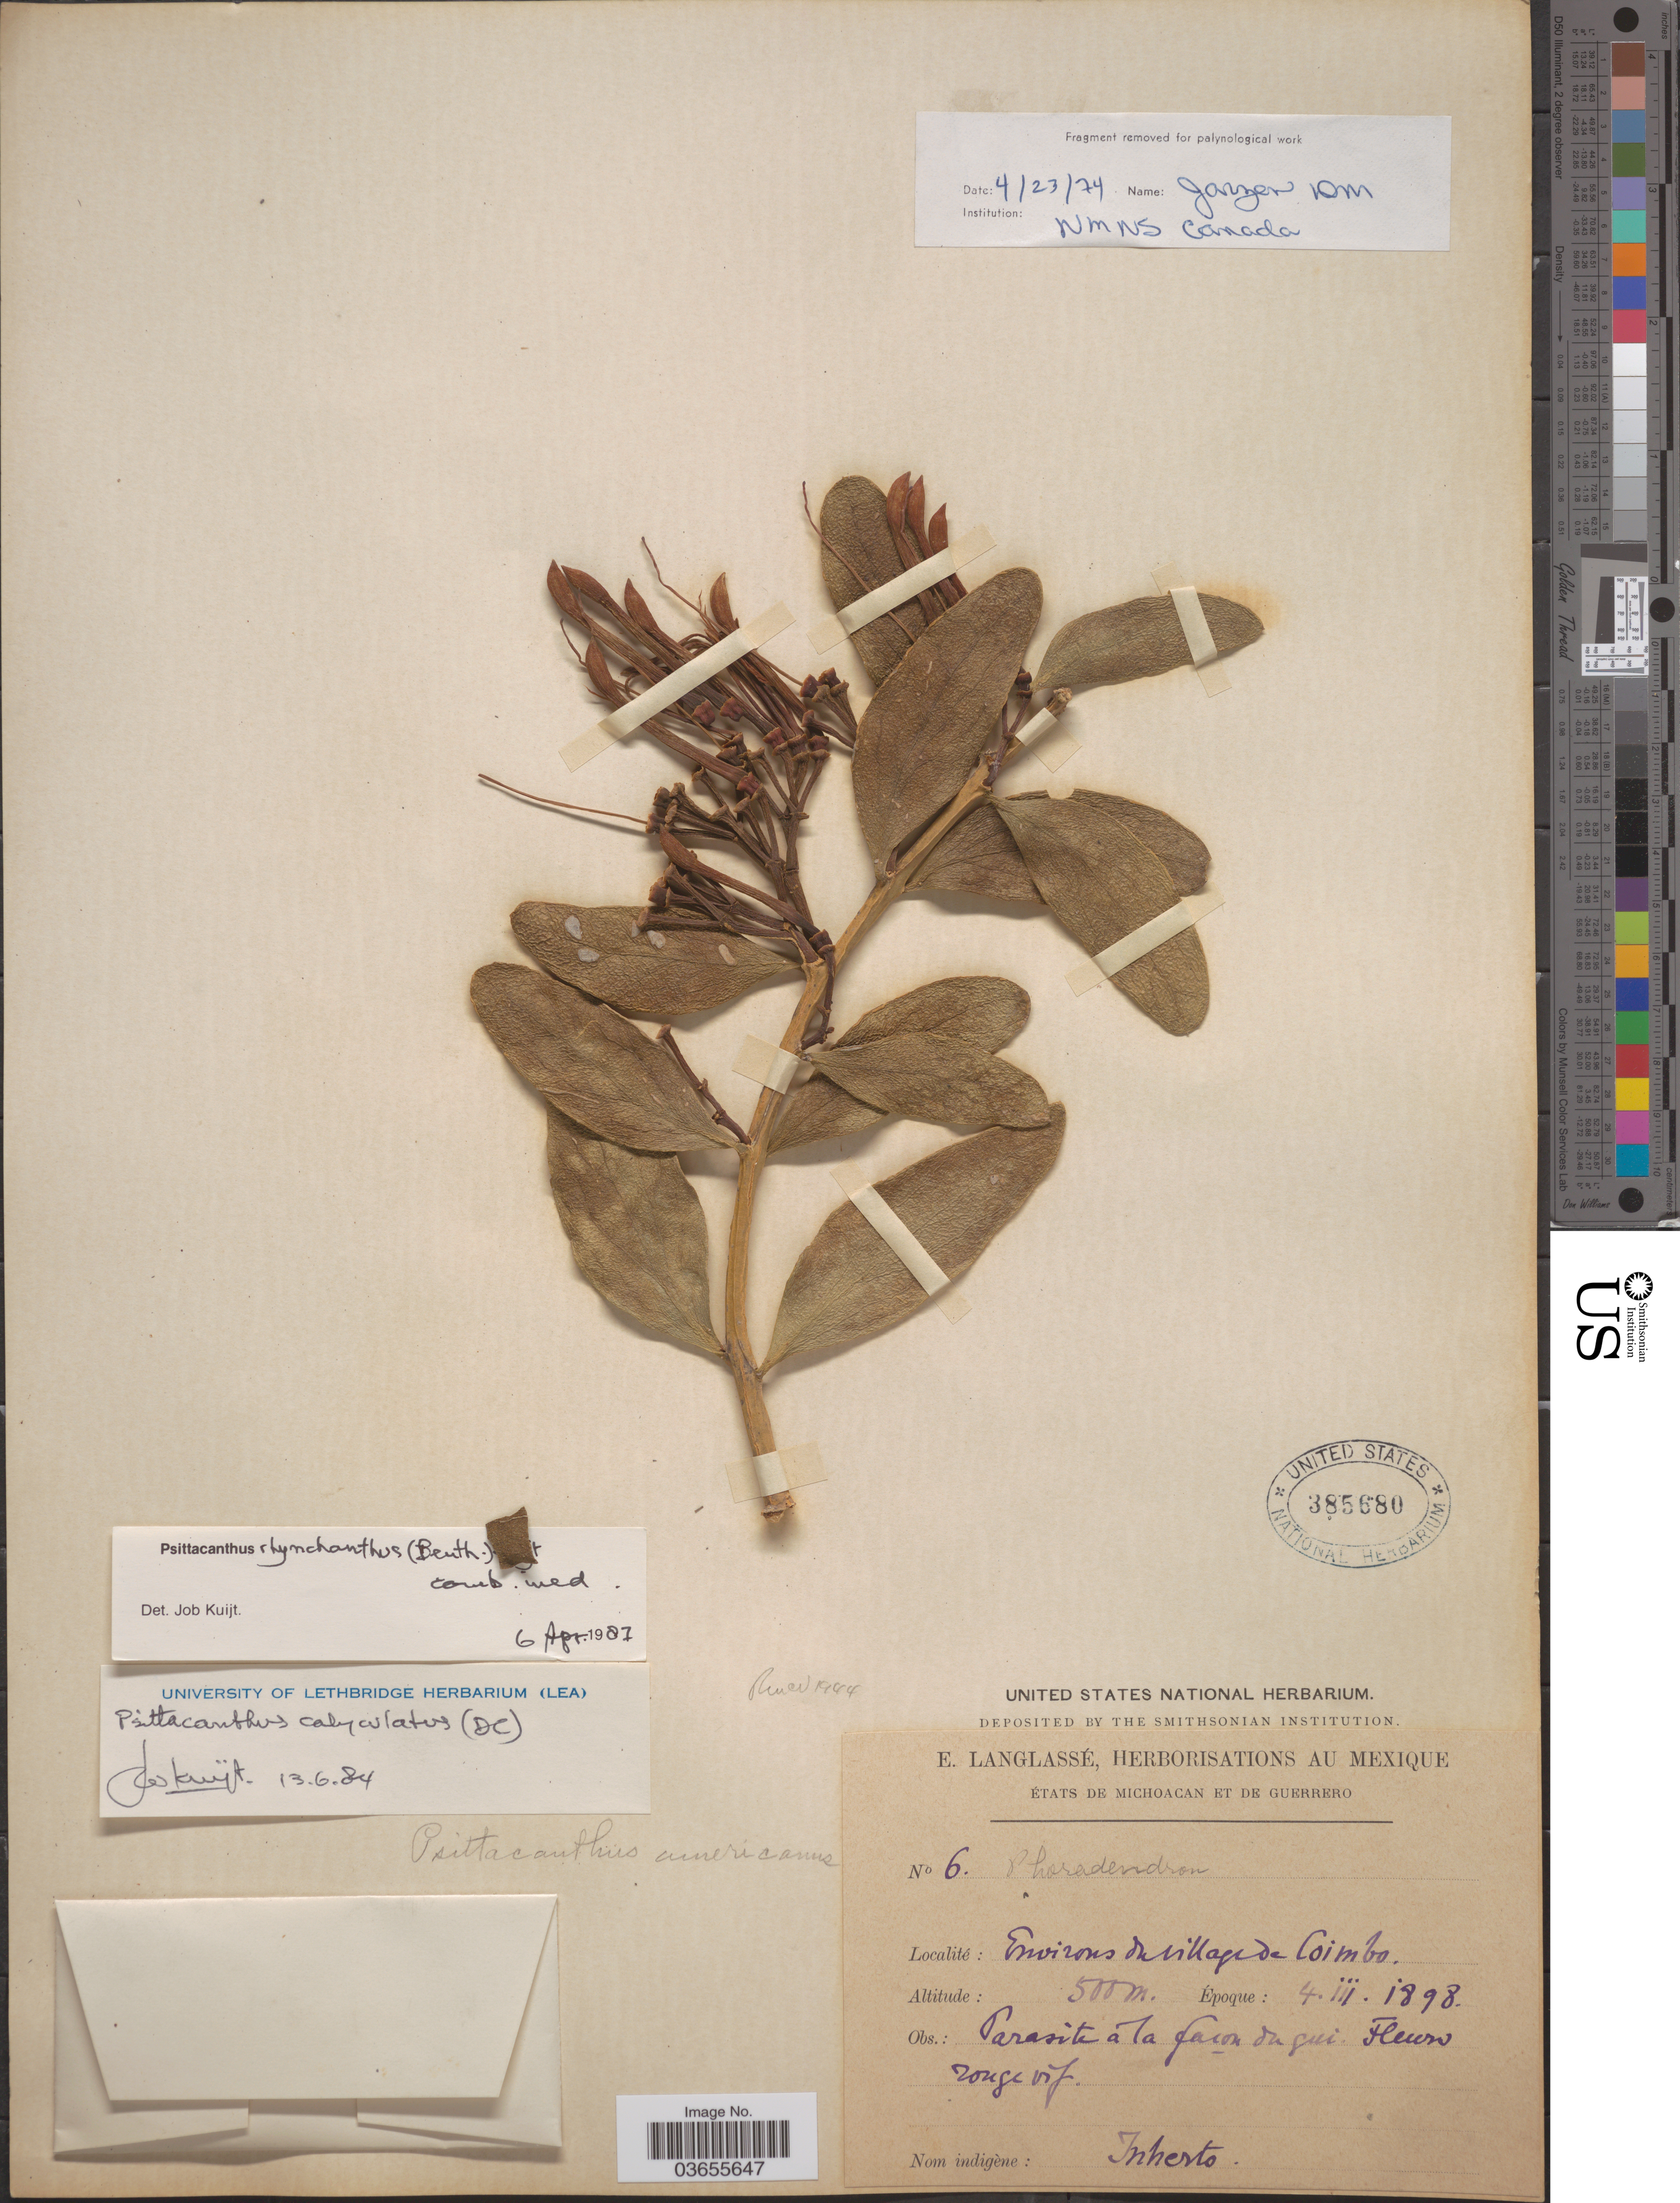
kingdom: Plantae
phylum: Tracheophyta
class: Magnoliopsida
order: Santalales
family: Loranthaceae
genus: Psittacanthus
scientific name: Psittacanthus rhynchanthus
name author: (Benth.) Kuijt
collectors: E. Langlassé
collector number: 6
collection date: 1898-03-04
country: Mexico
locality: États de Michoacan et de Guerrero. Environs du village de Coimbo.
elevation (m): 500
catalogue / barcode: US 385680